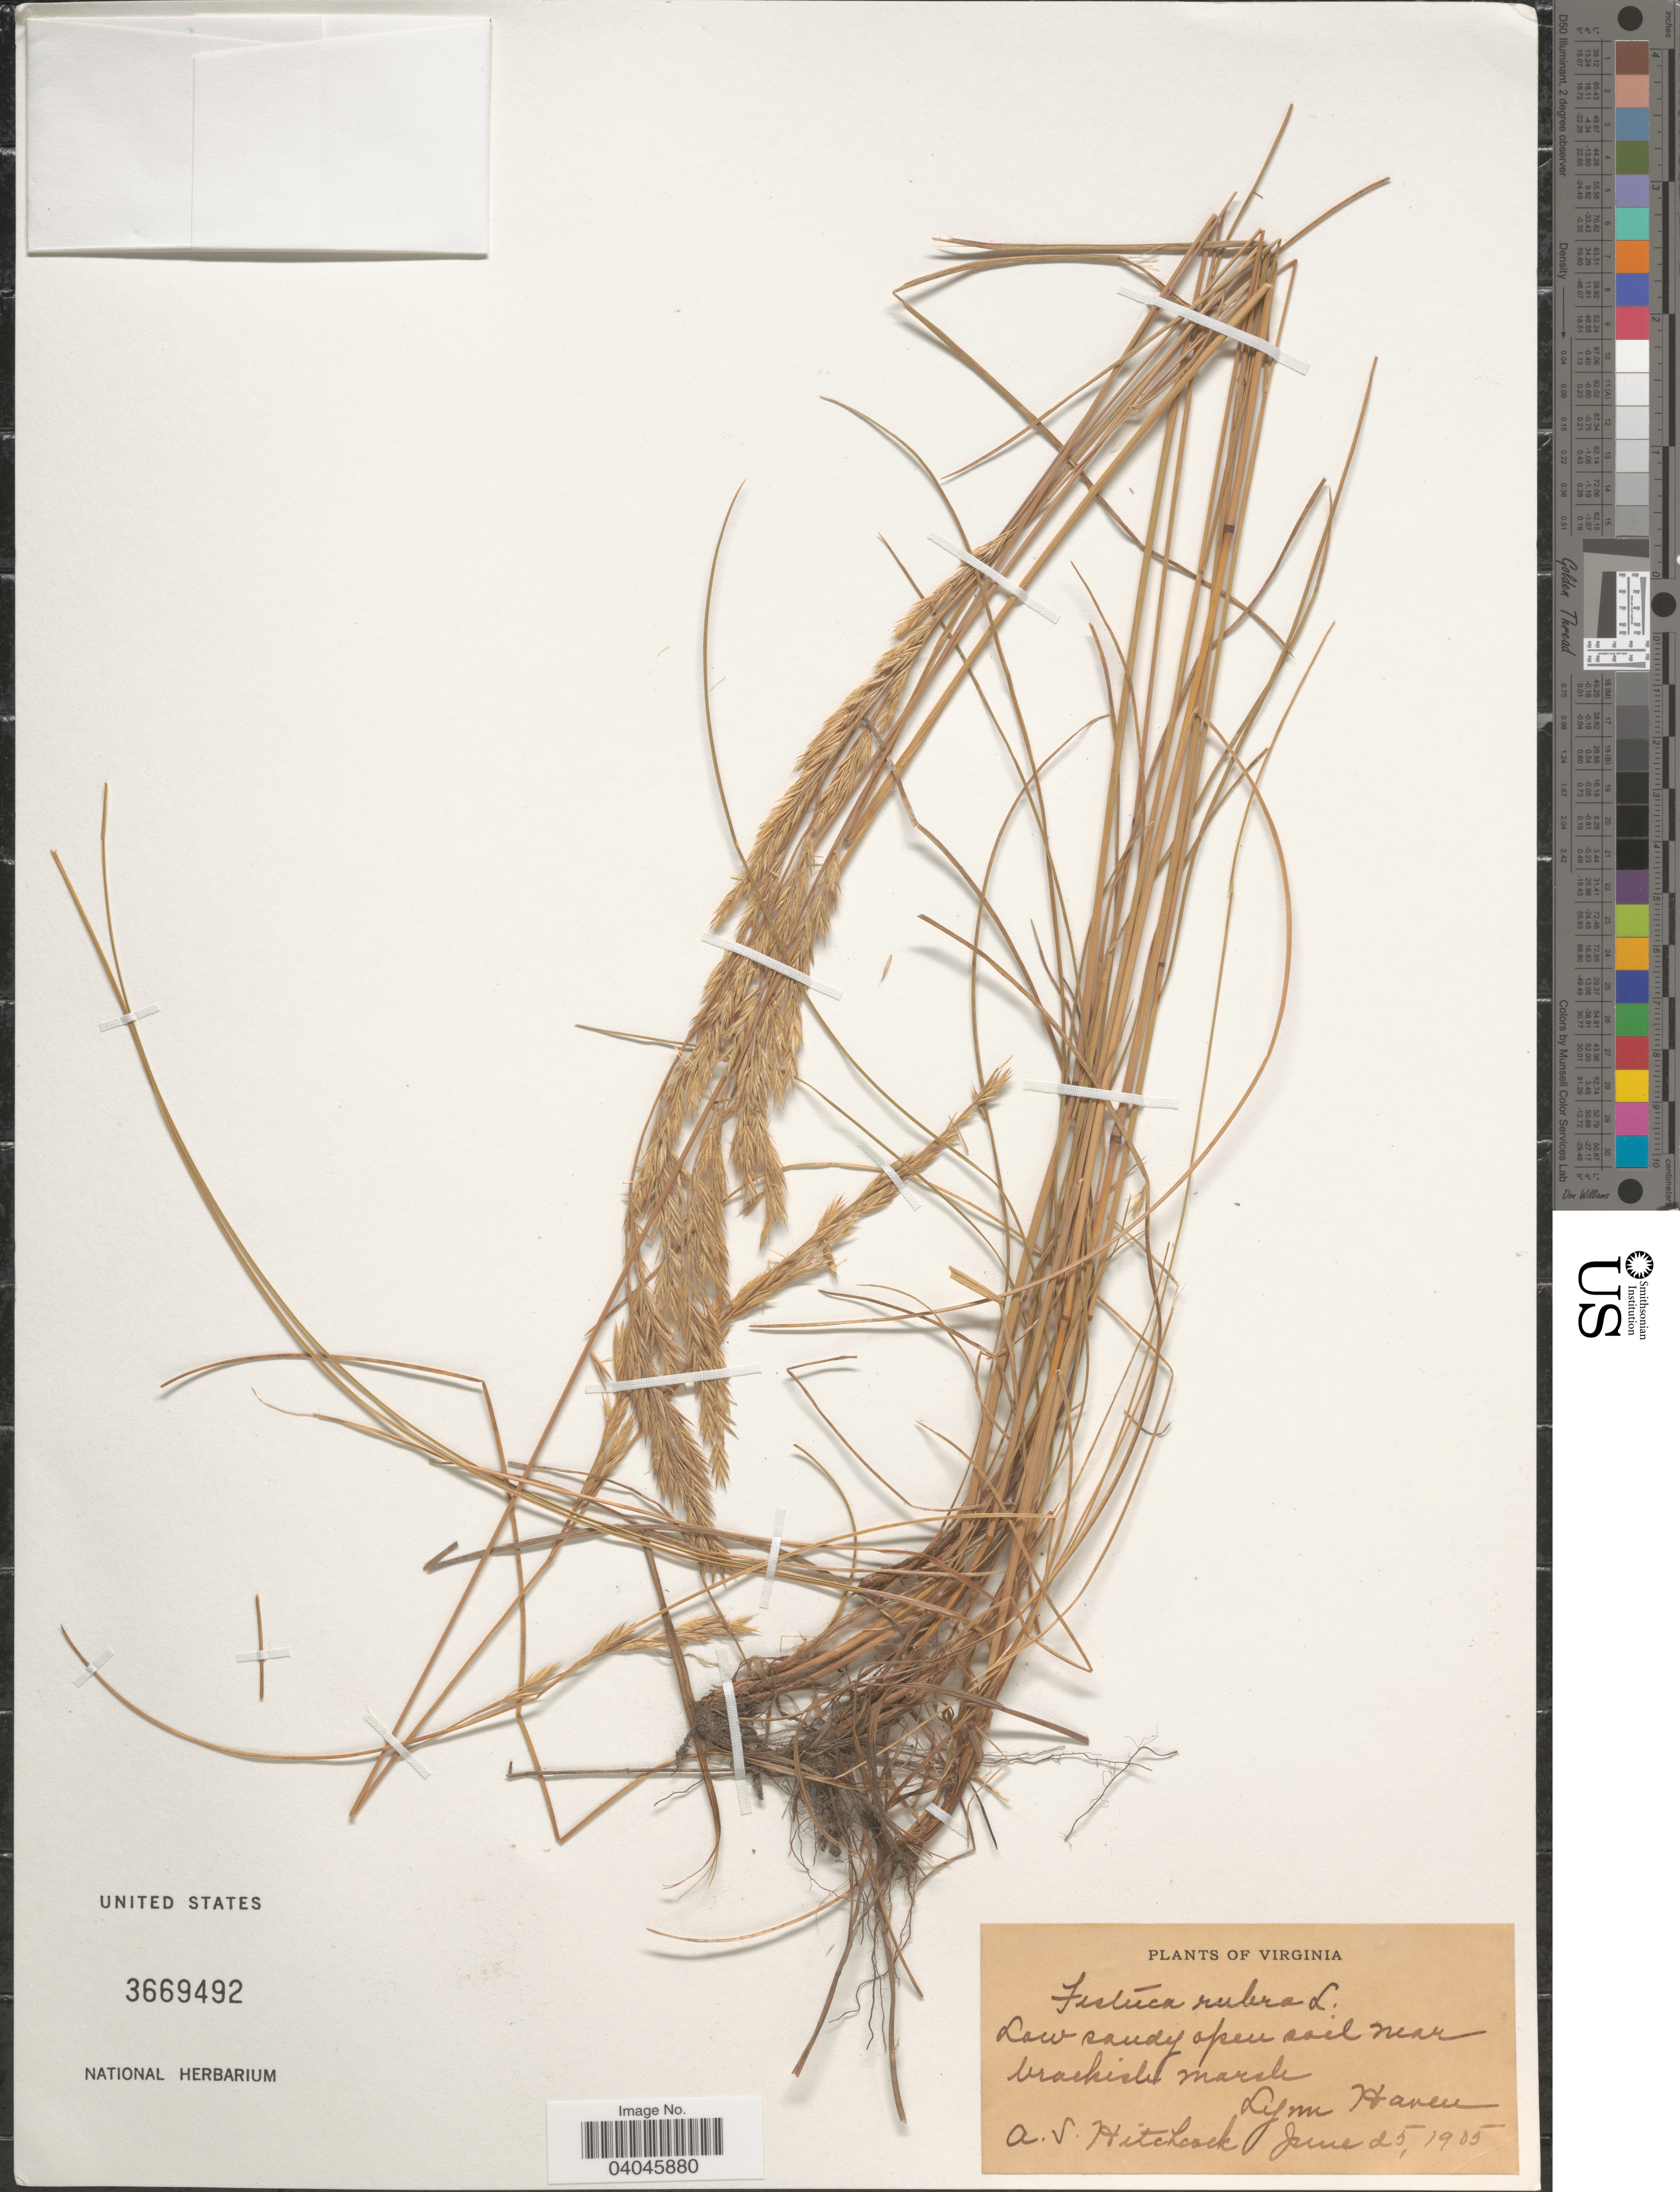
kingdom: Plantae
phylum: Tracheophyta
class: Liliopsida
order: Poales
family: Poaceae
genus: Festuca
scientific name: Festuca rubra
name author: L.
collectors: A. S. Hitchcock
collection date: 1935-06-25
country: United States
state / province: Virginia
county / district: City of Virginia Beach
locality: Low sandy open soil near brackish marsh. Lynn Haven.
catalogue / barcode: US 3669492